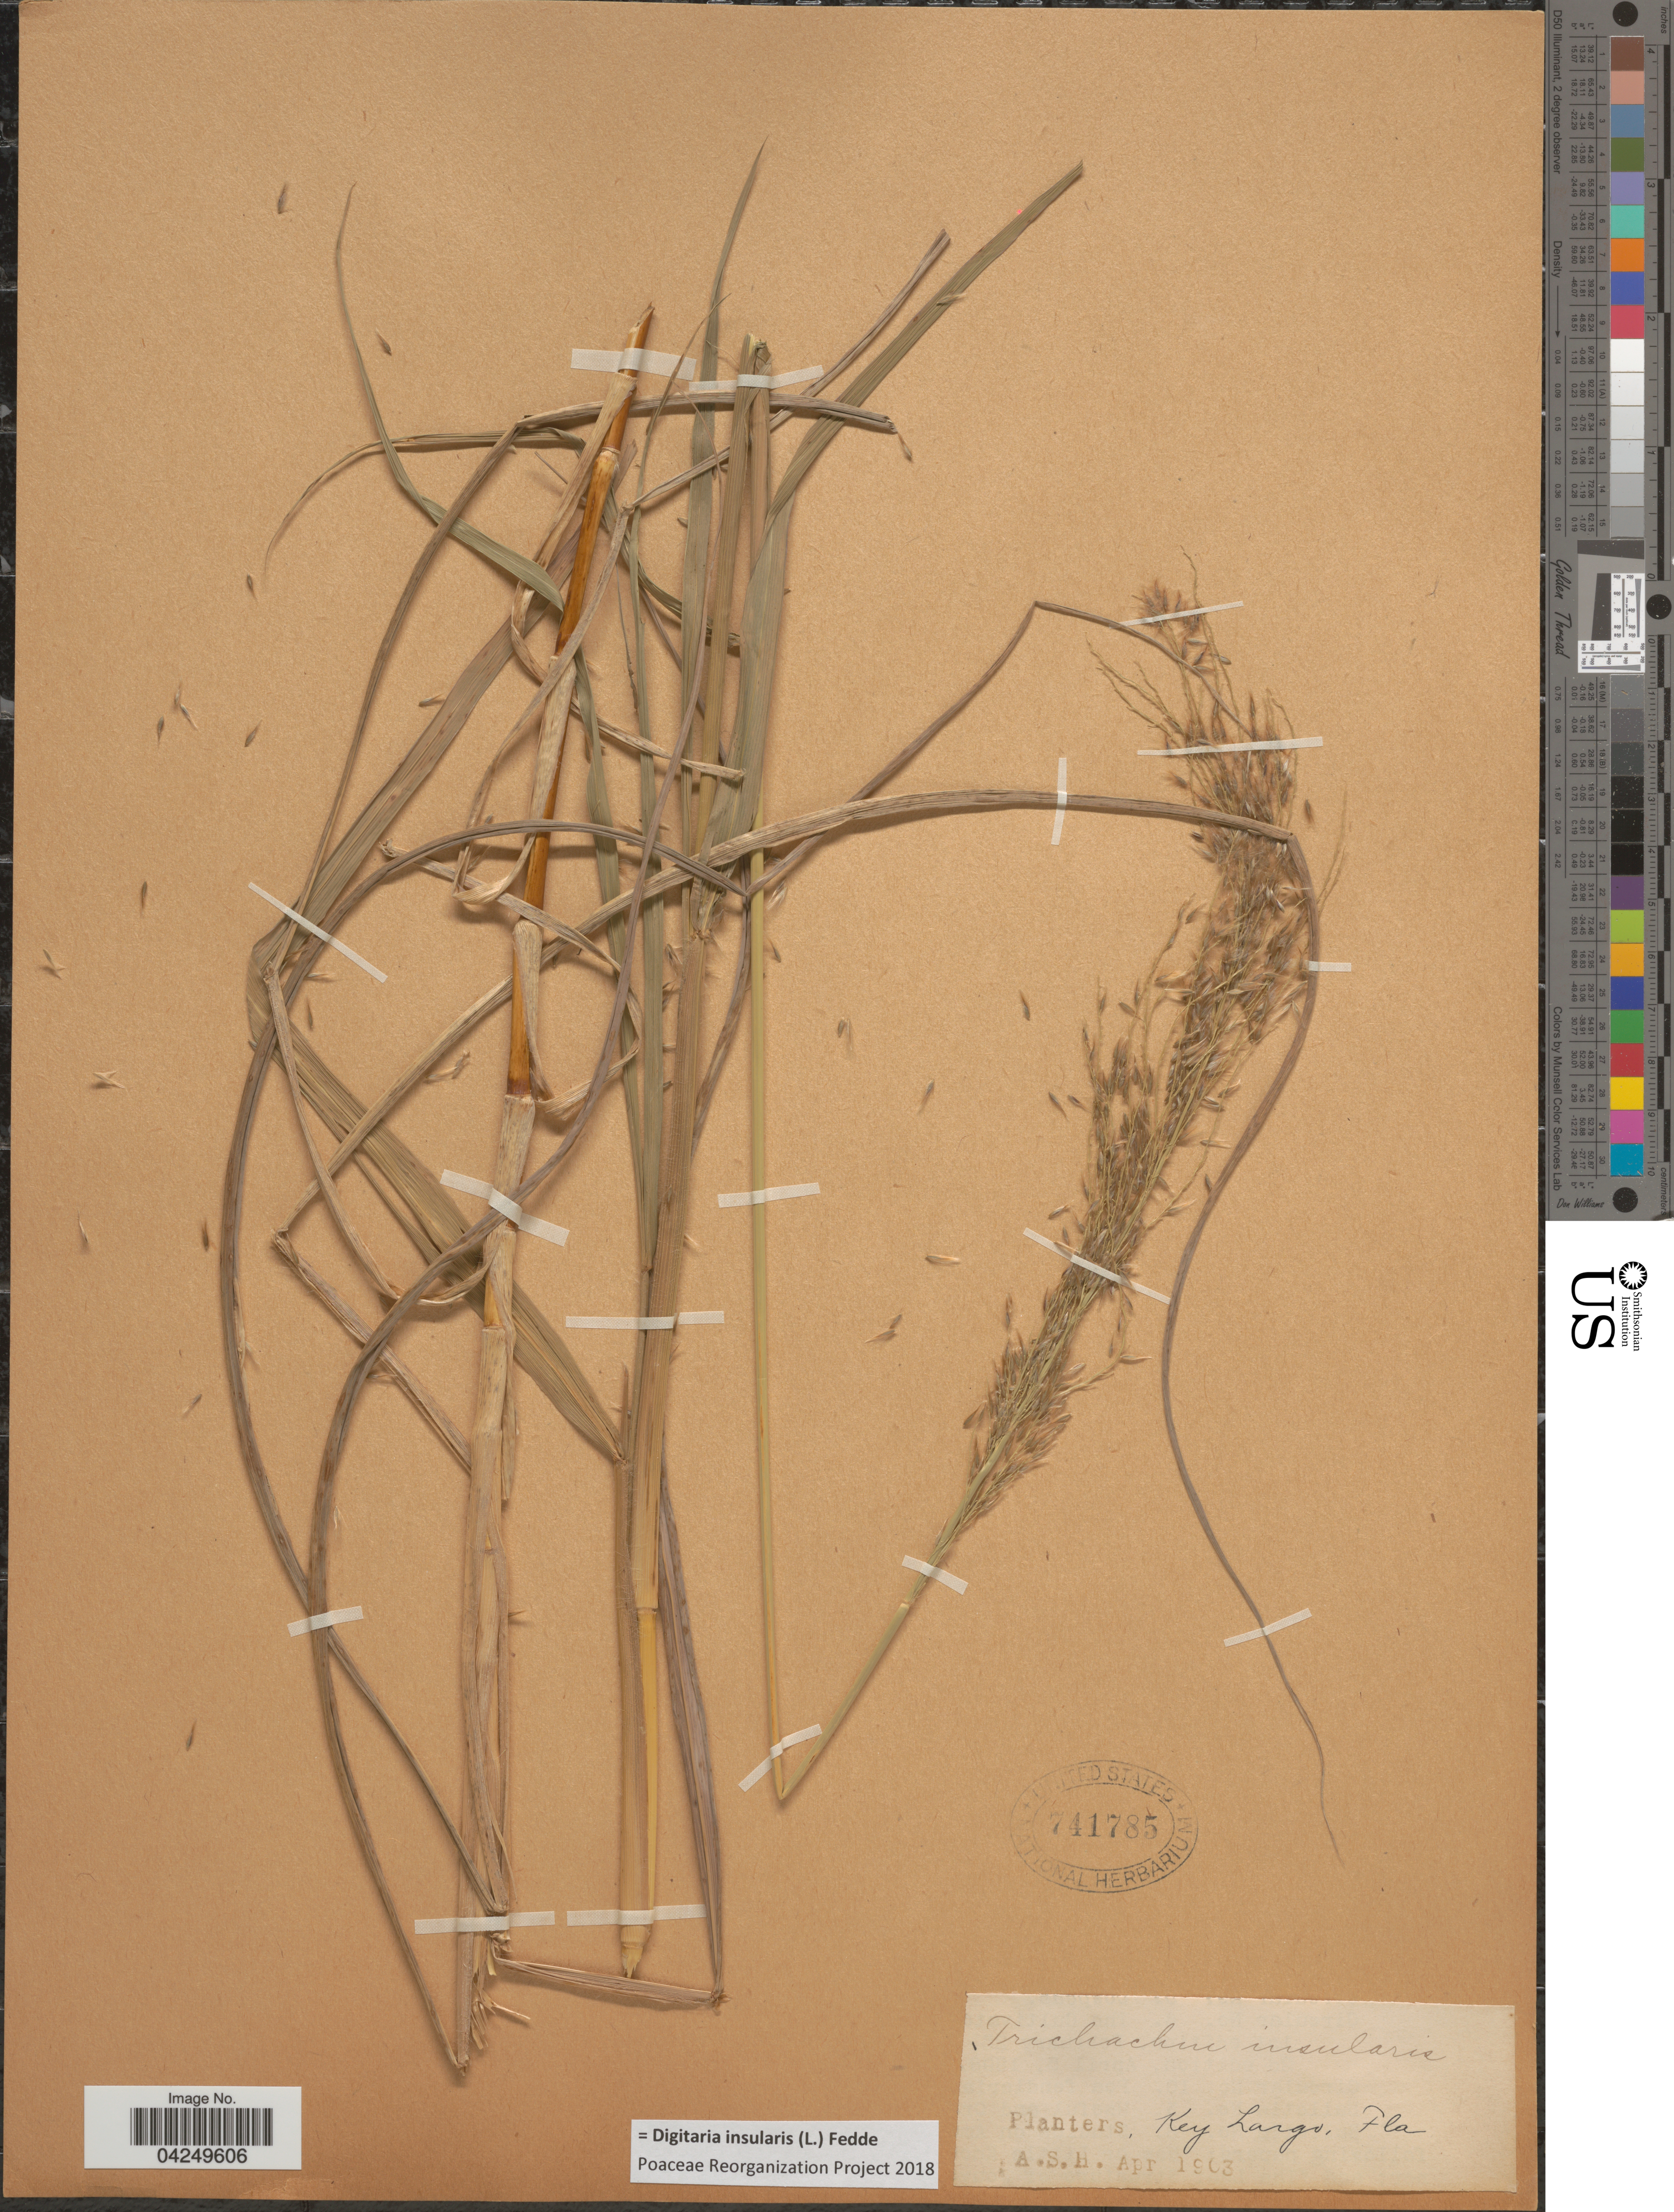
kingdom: Plantae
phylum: Tracheophyta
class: Liliopsida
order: Poales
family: Poaceae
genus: Digitaria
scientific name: Digitaria insularis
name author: (L.) Fedde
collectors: A. H.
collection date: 1903-04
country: United States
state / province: Florida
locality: Planters, Key Largo.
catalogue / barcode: US 741785